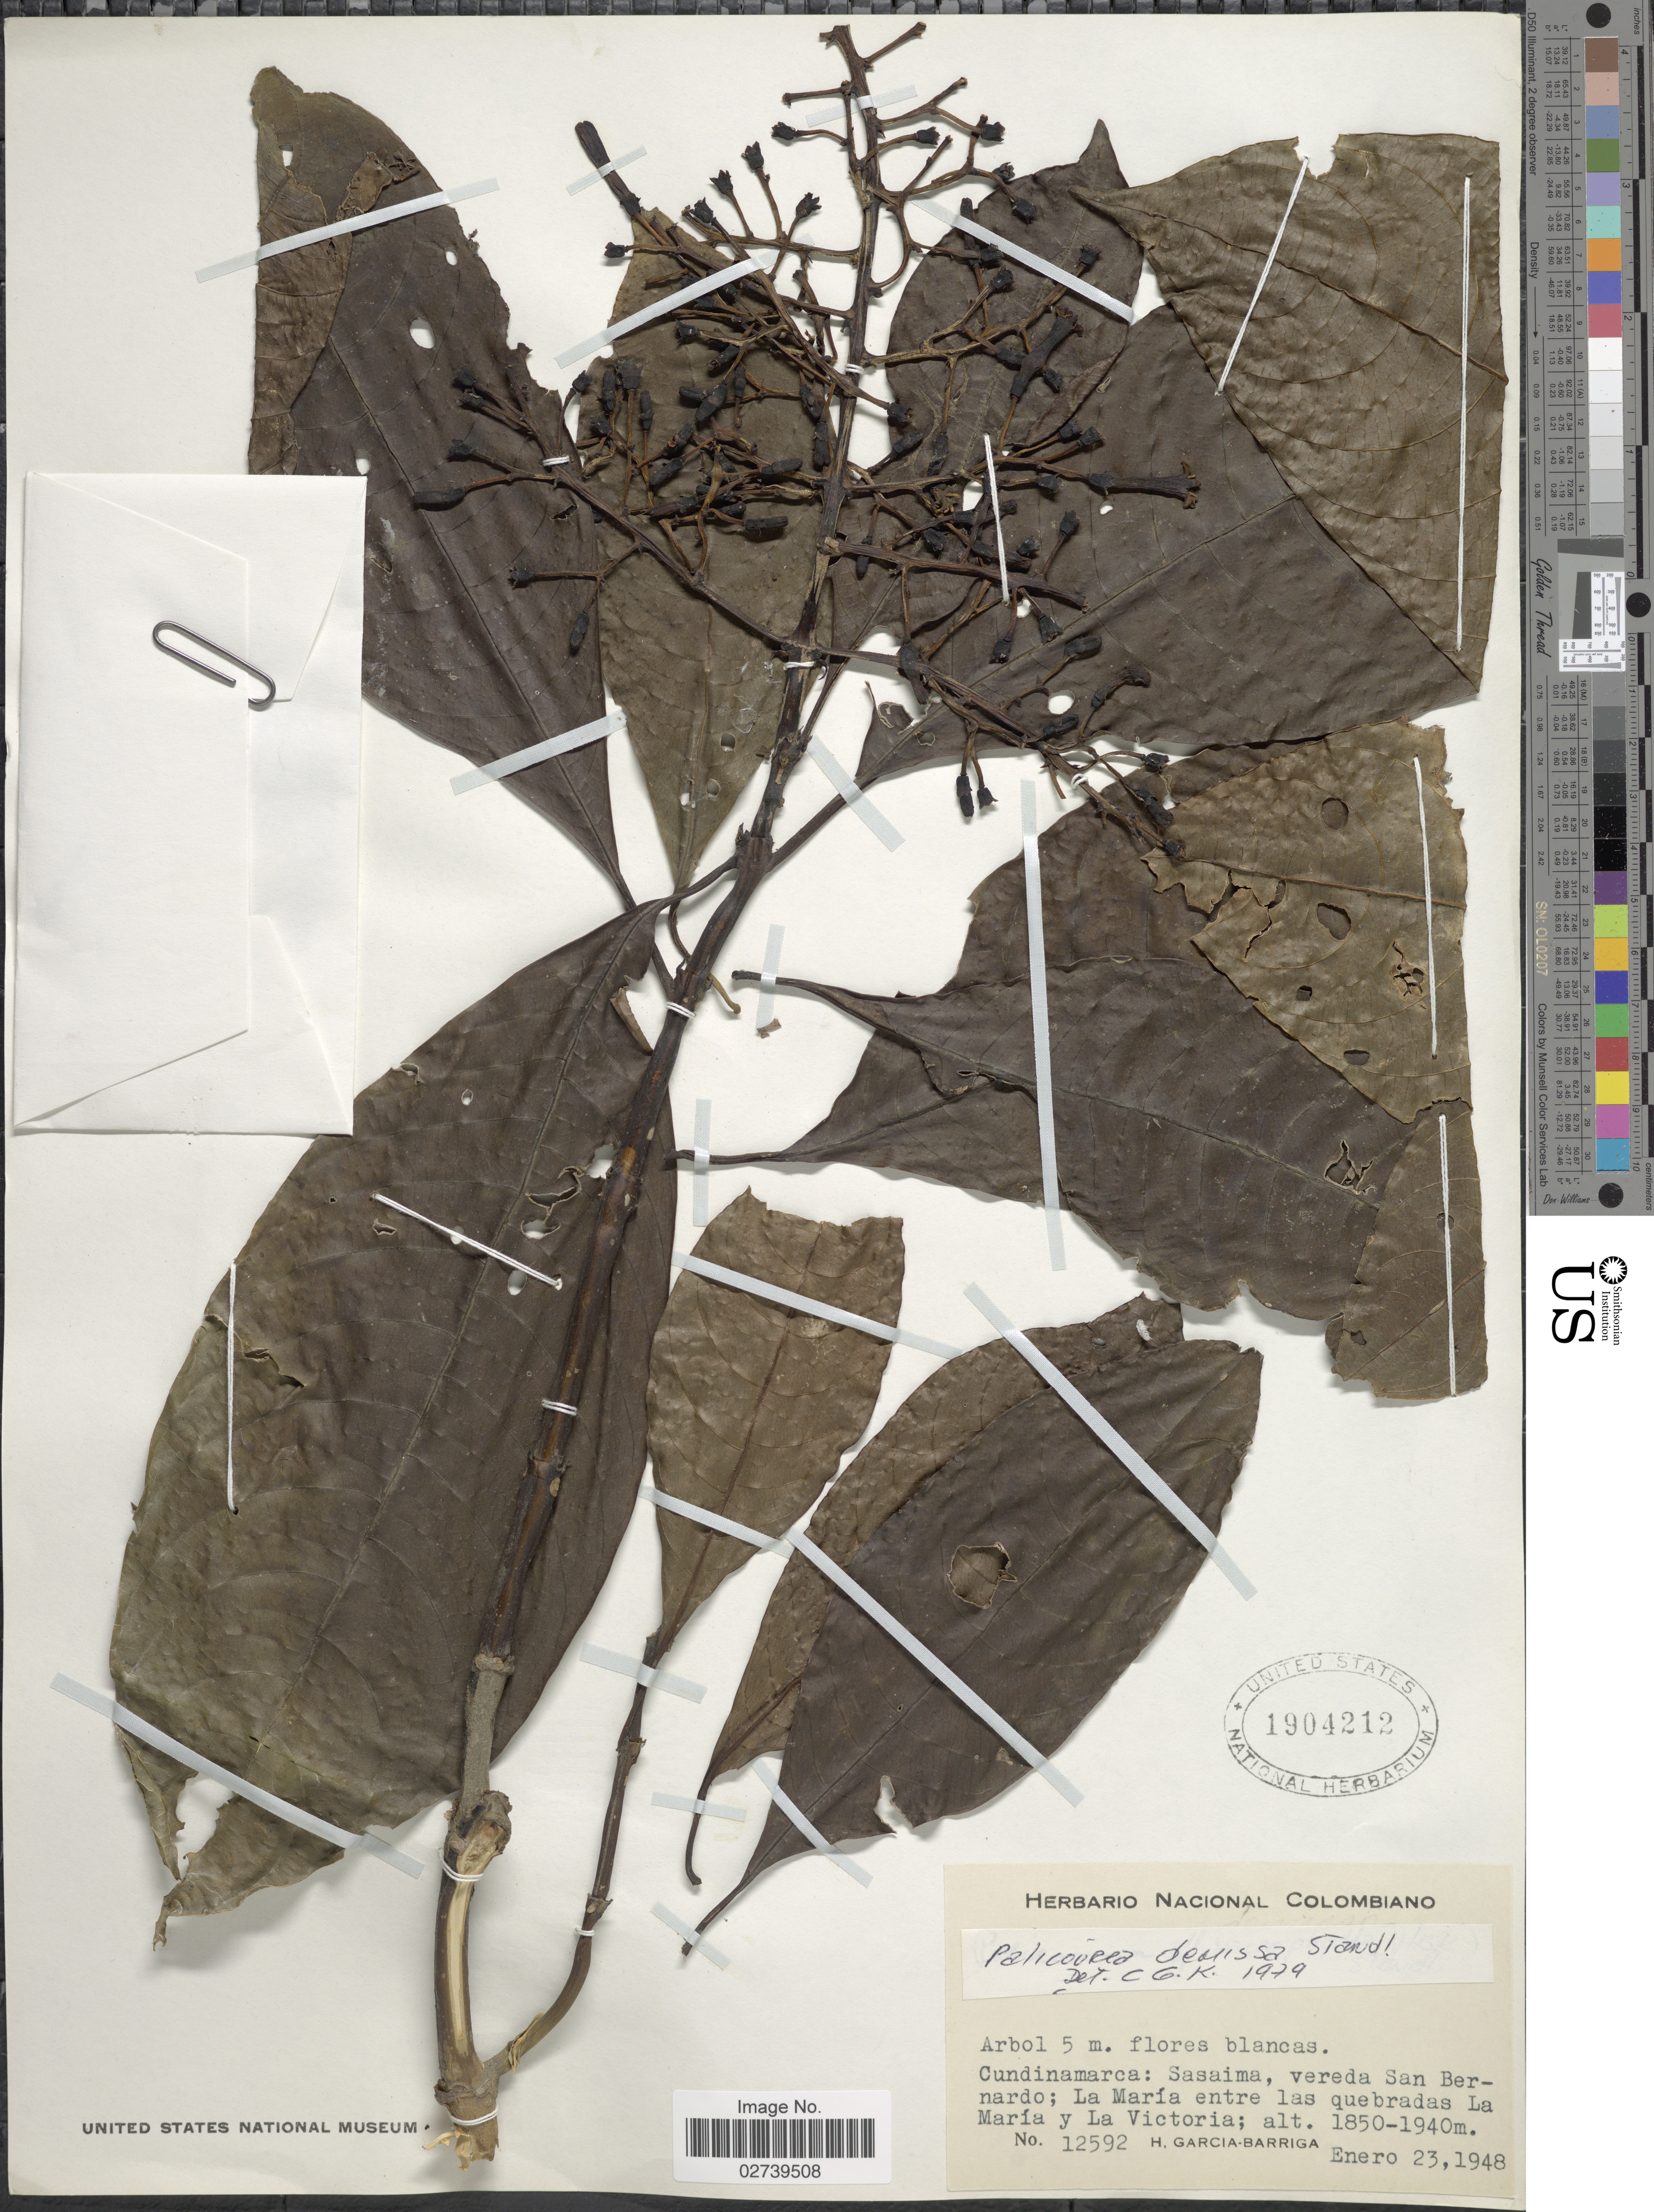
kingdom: Plantae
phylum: Tracheophyta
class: Magnoliopsida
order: Gentianales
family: Rubiaceae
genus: Palicourea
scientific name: Palicourea demissa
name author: Standl.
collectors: H. García Barriga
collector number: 12592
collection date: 1948-01-23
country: Colombia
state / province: Cundinamarca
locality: Sasaima, vereda San Bernardo; La Maria entre las quebradas La Maria y La Victoria.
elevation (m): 1850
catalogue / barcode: US 1904212